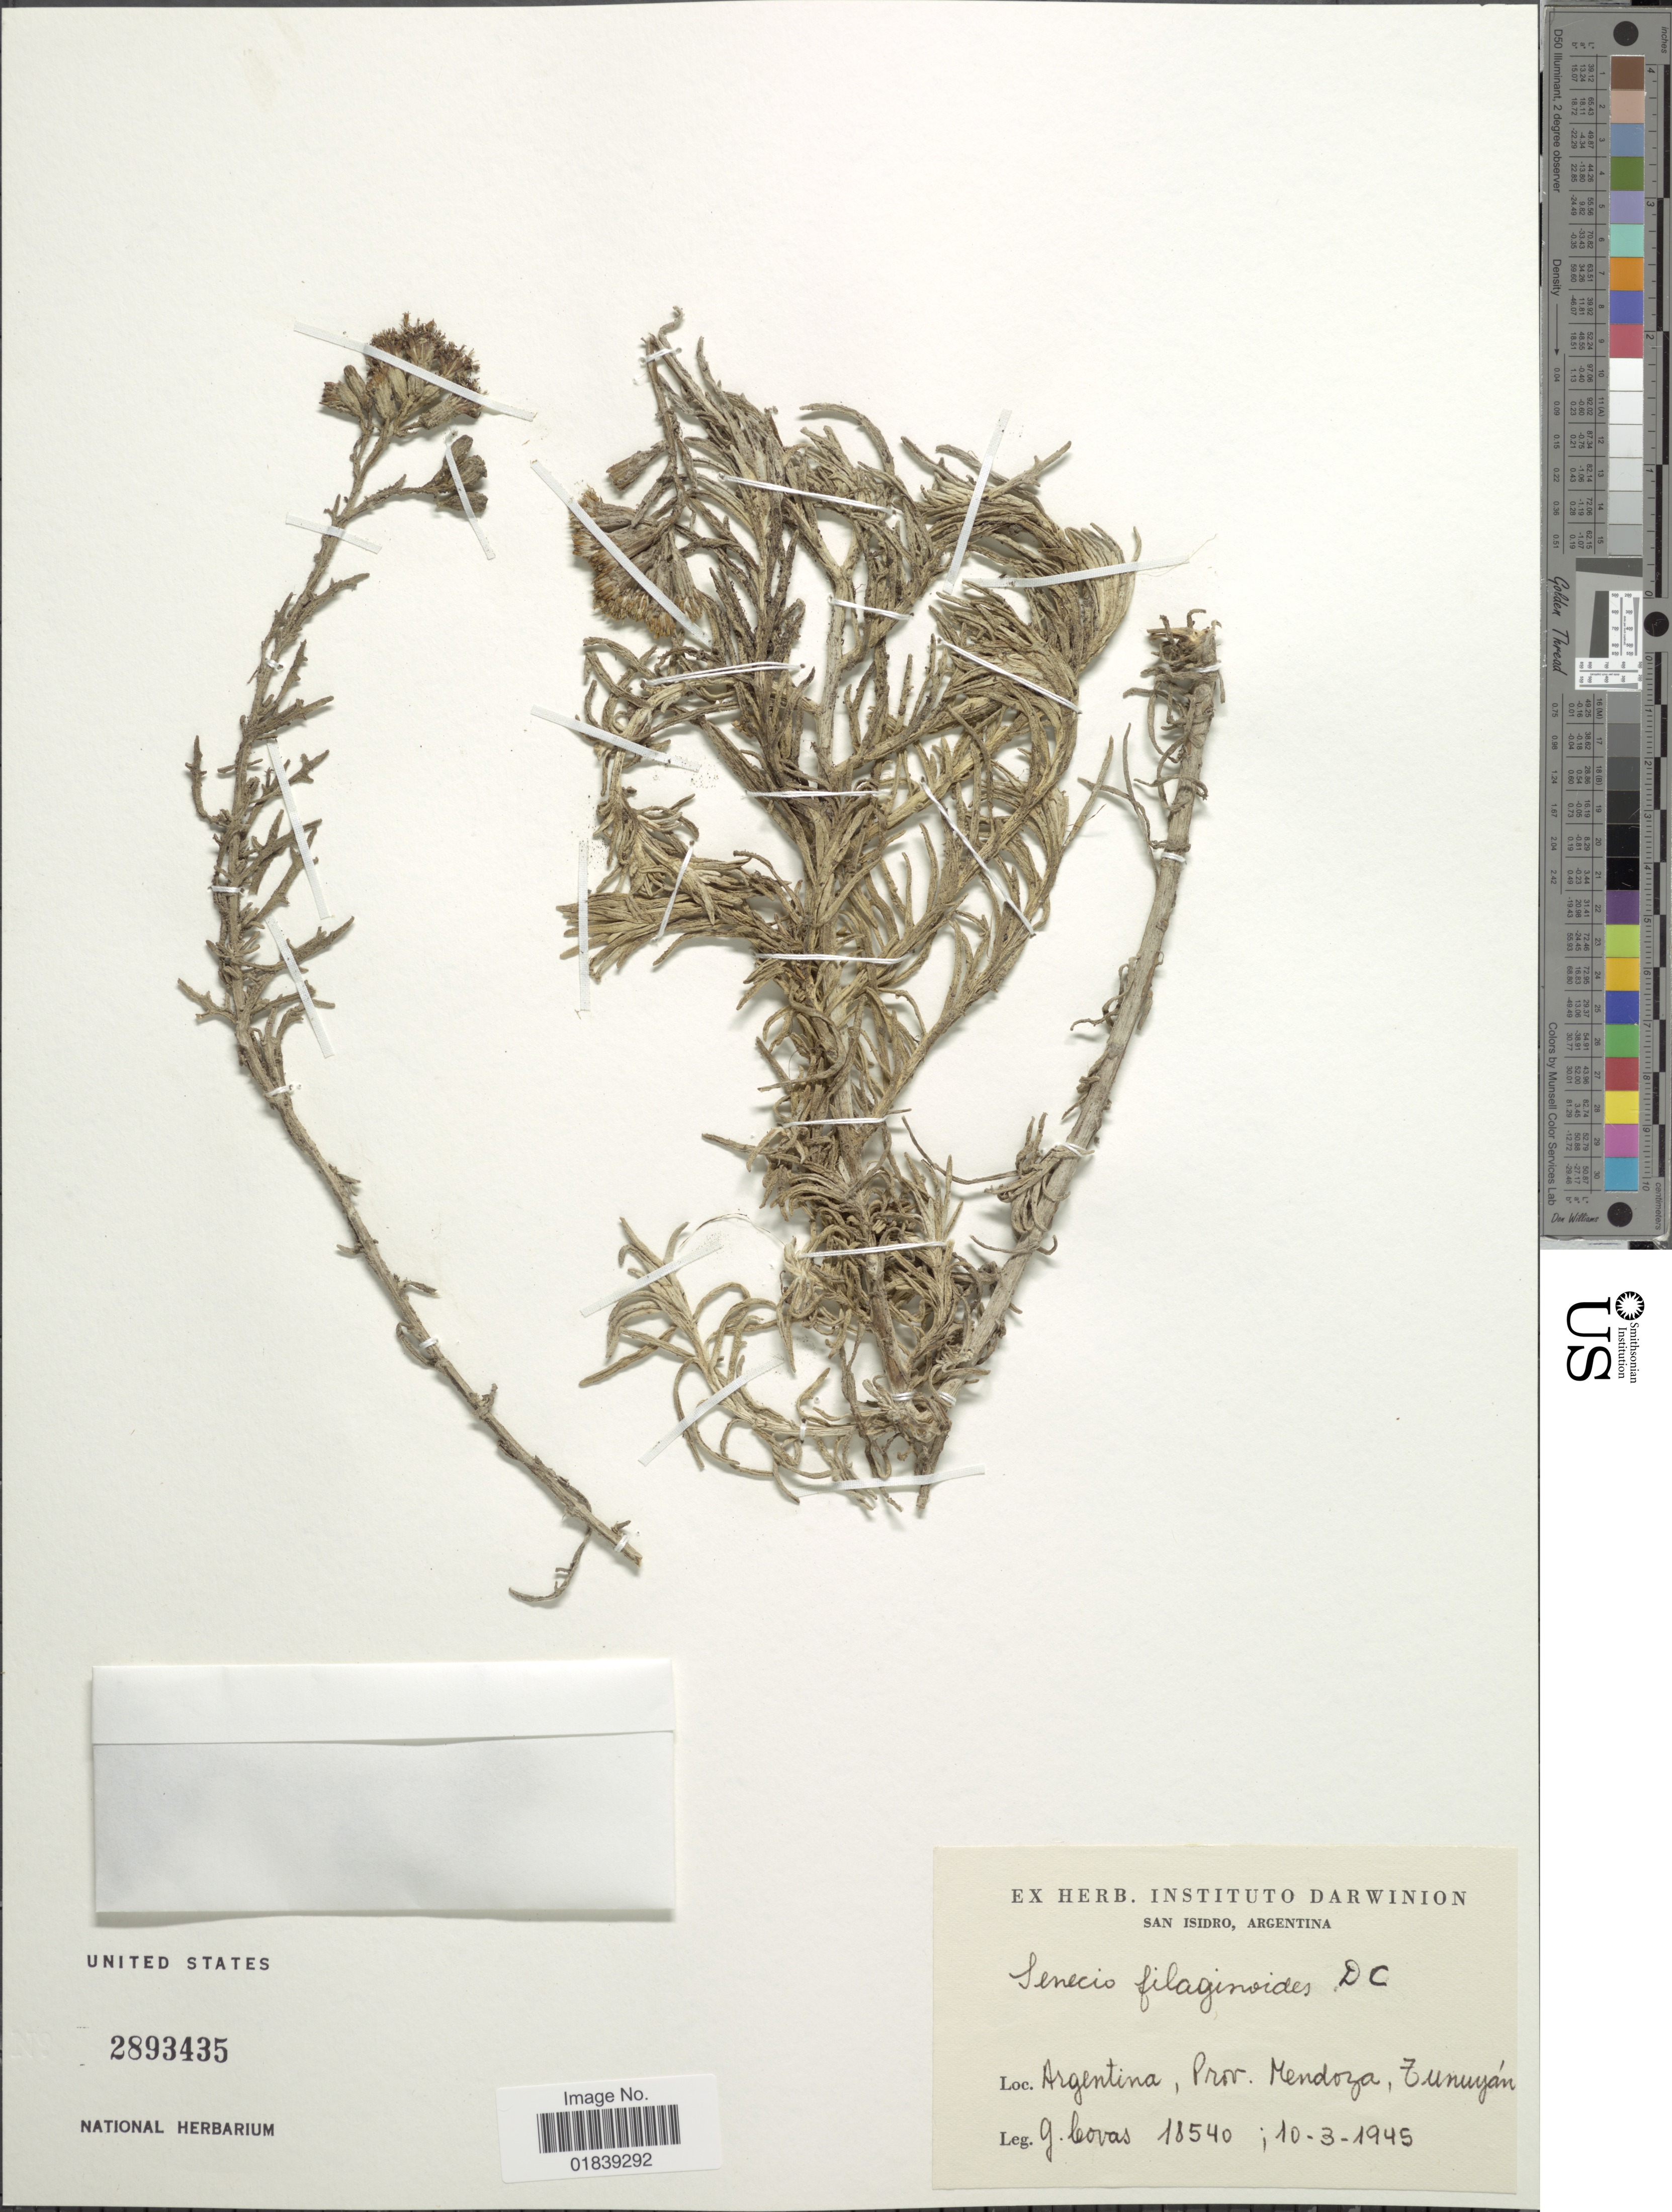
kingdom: Plantae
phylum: Tracheophyta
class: Magnoliopsida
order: Asterales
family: Asteraceae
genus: Senecio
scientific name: Senecio filaginoides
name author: DC.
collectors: G. Covas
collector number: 18540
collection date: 1945-03-10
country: Argentina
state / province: Mendoza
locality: Tunuyan.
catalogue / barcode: US 2893435